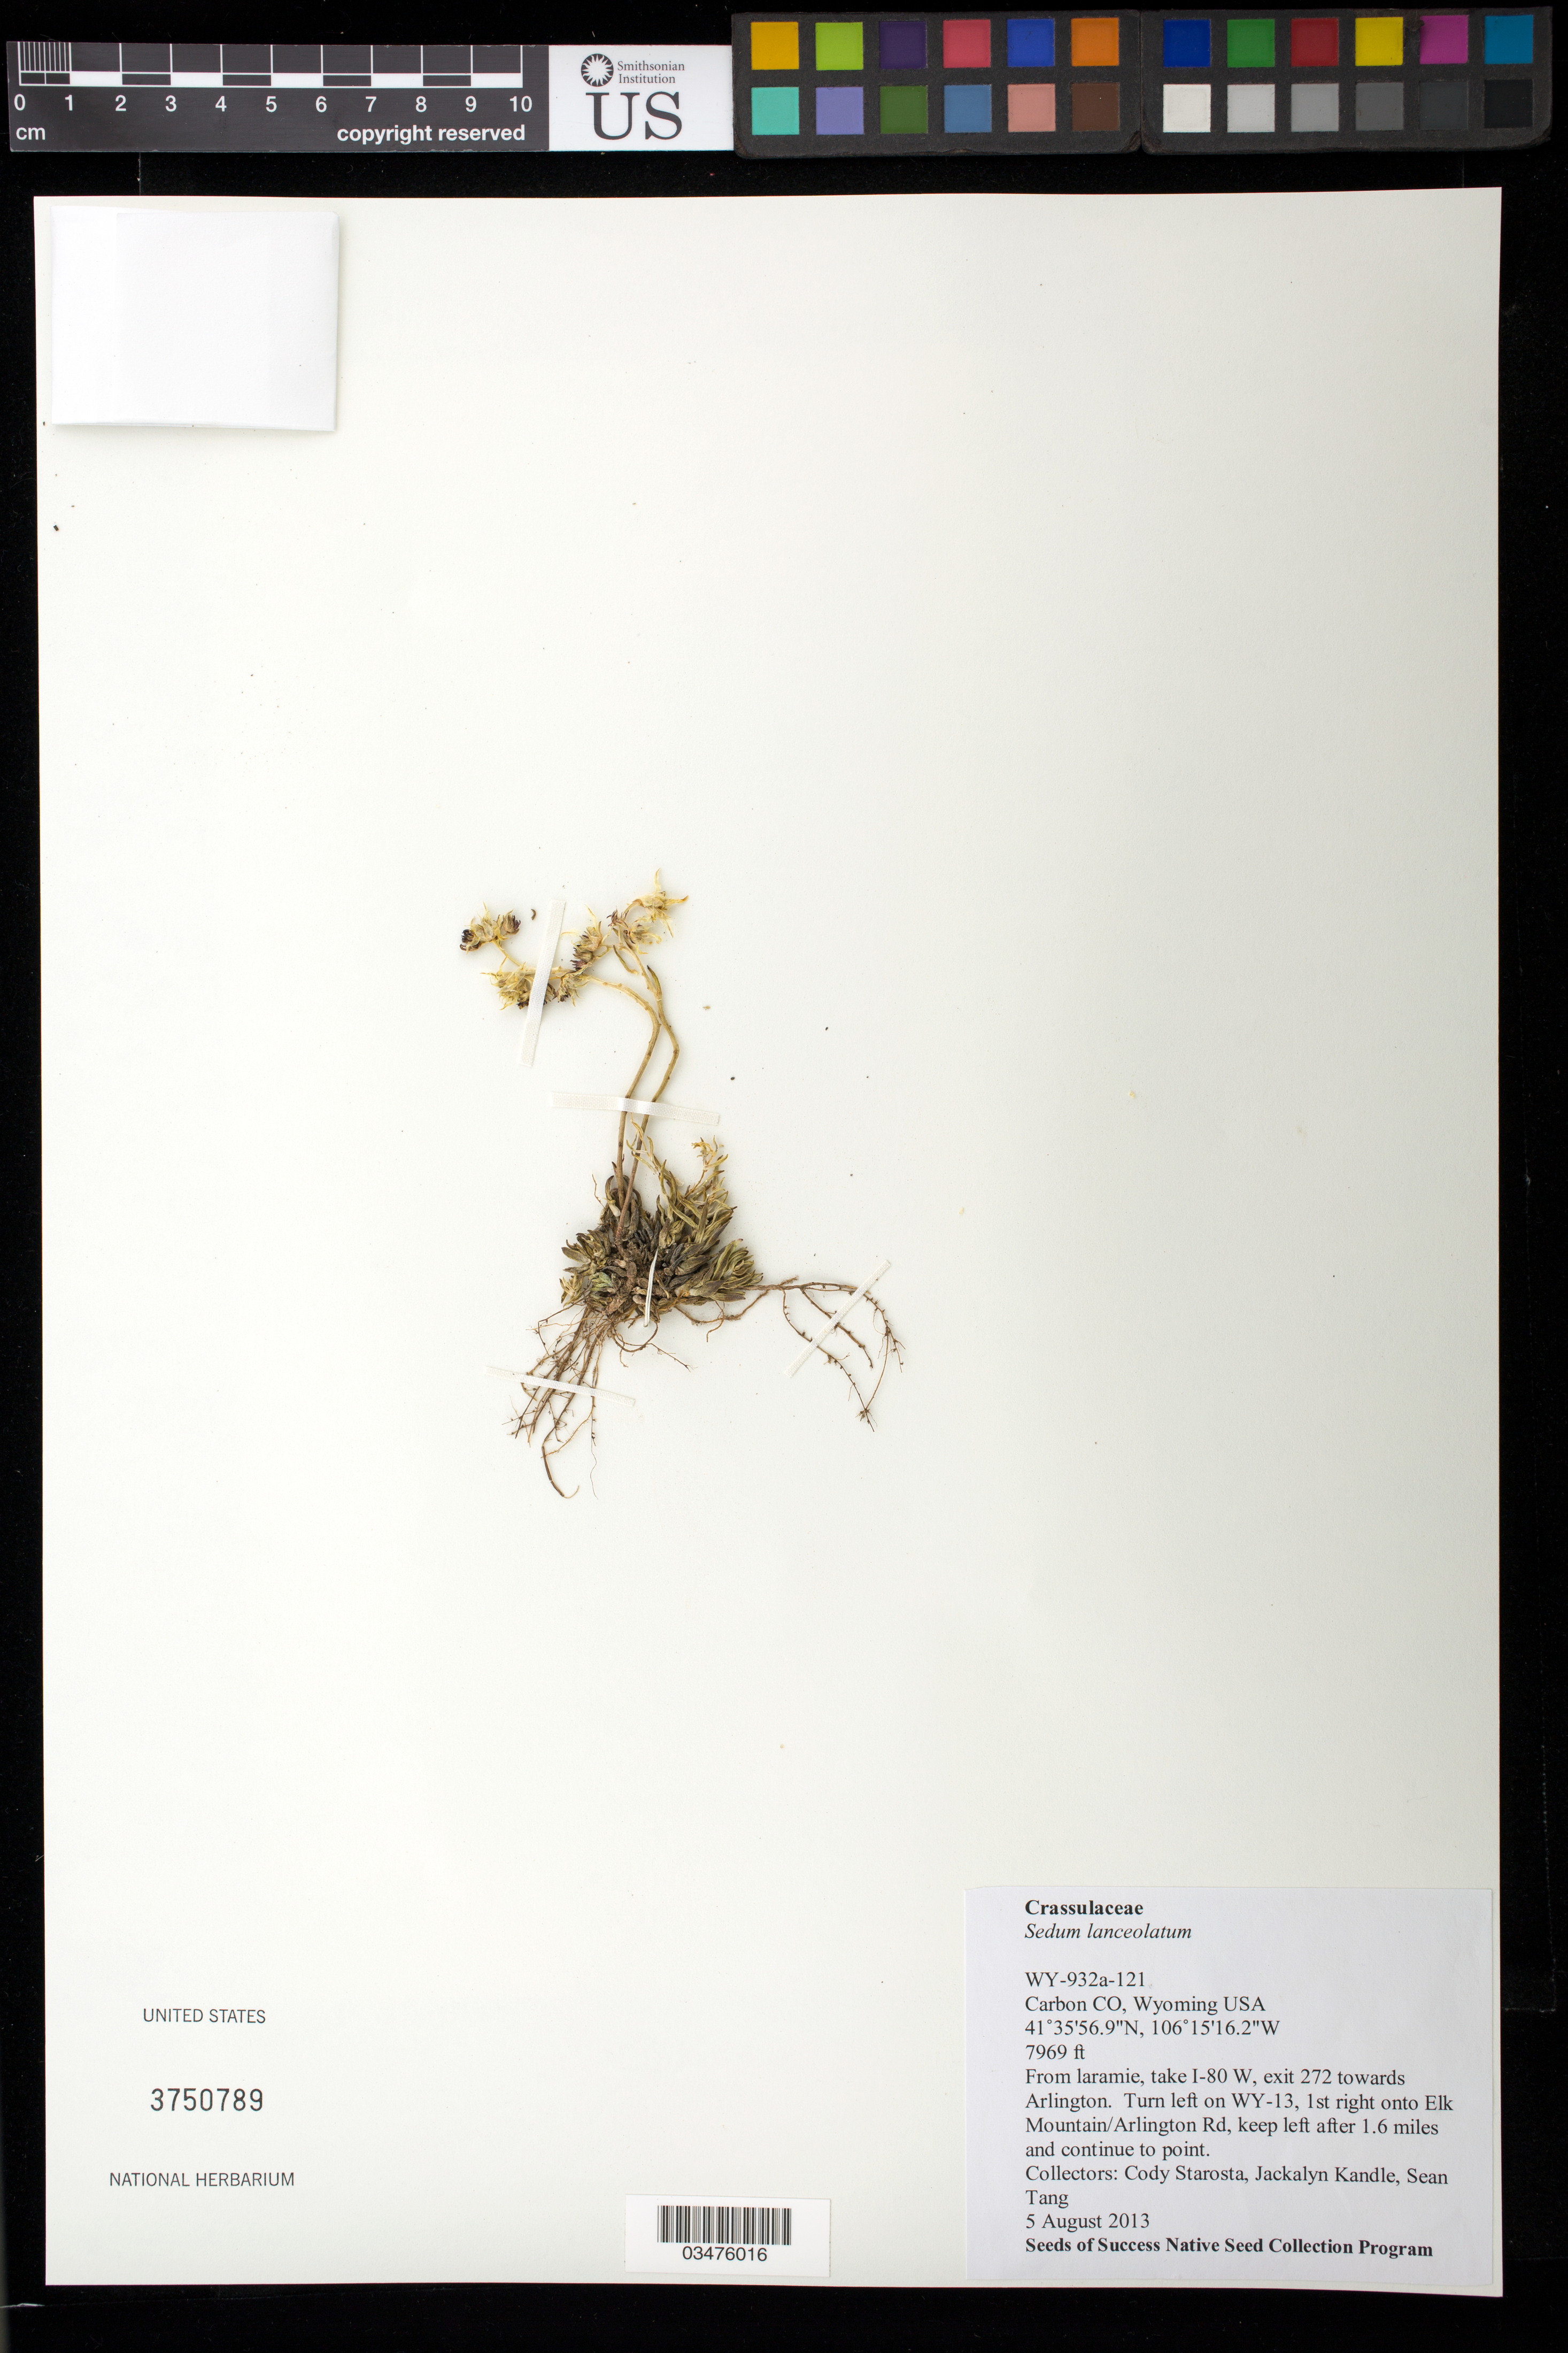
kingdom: Plantae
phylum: Tracheophyta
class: Magnoliopsida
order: Saxifragales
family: Crassulaceae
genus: Sedum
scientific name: Sedum lanceolatum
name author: Torr.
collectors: C. Starosta, J. Kandle & S. Tang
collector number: WY932A-121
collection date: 2013-08-05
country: United States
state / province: Wyoming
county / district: Carbon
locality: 1.6 mi. on Elk Mountain/Arlington Rd.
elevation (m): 2429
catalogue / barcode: US 3750789